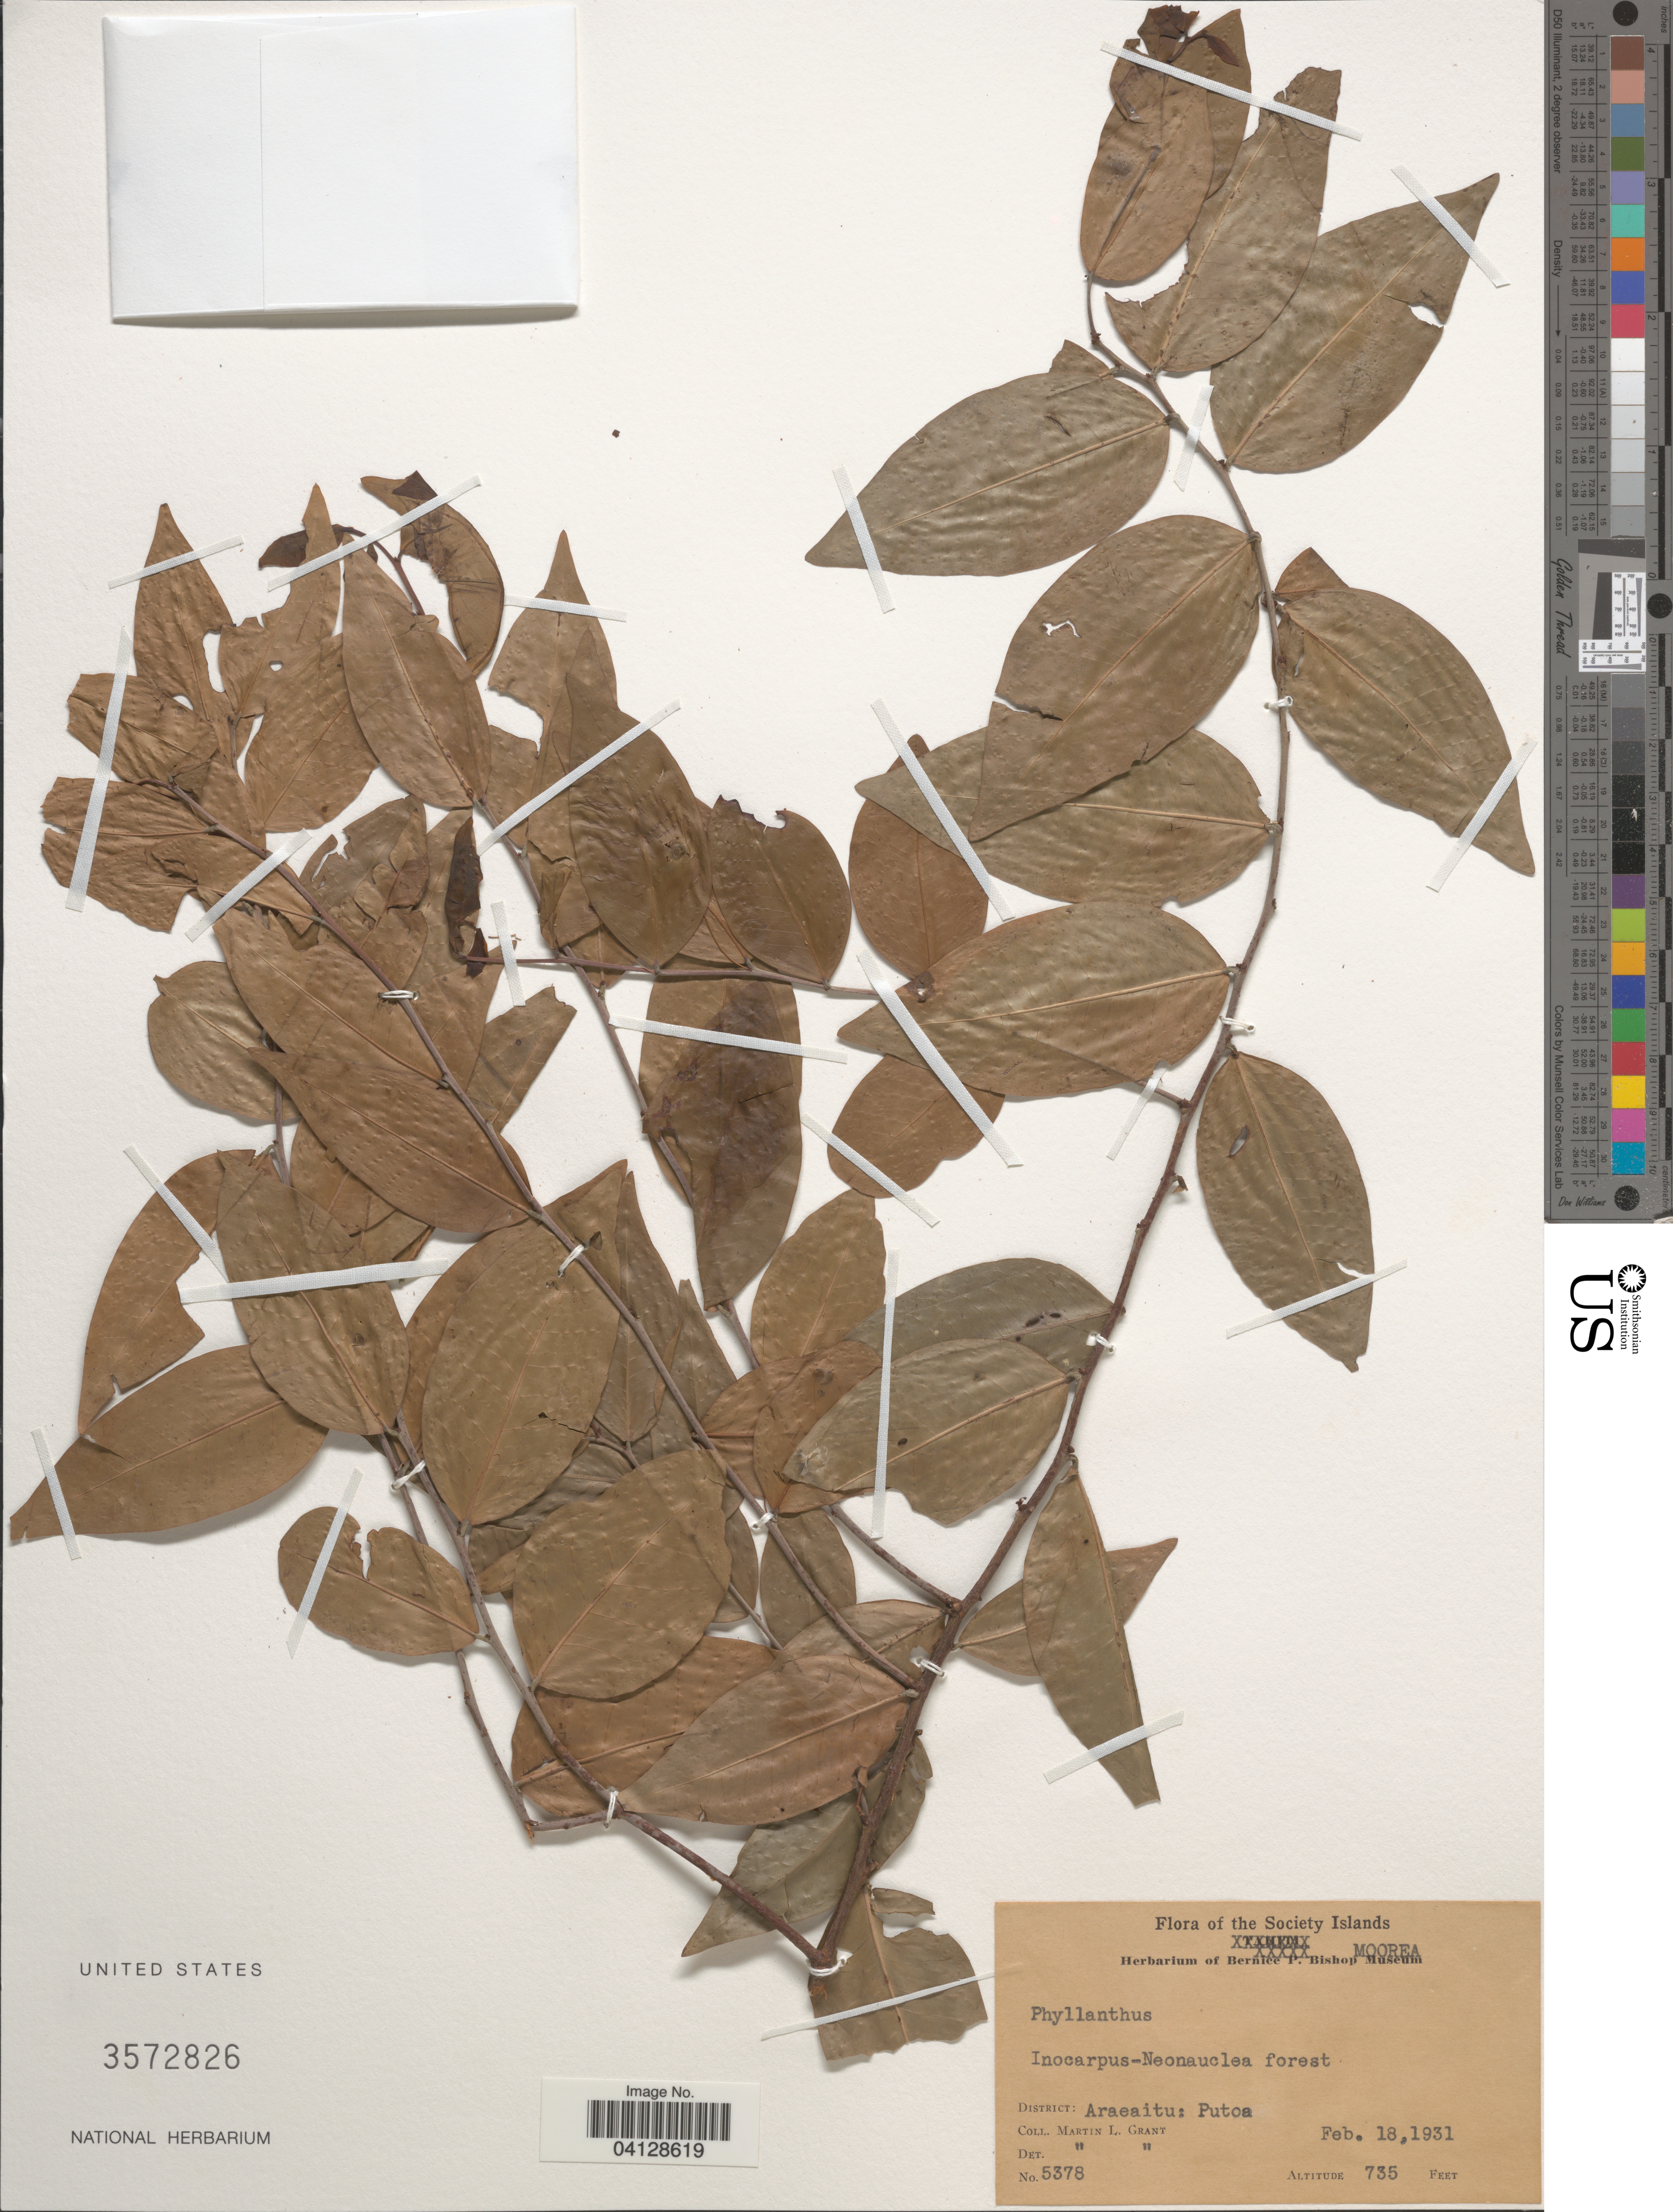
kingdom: Plantae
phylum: Tracheophyta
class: Magnoliopsida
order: Malpighiales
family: Phyllanthaceae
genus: Phyllanthus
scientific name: Phyllanthus sp.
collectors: M. L. Grant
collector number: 5378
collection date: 1931-02-18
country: French Polynesia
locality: Society Islands. Moorea. District: Araeaitu: Putoa.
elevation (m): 224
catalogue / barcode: US 3572826